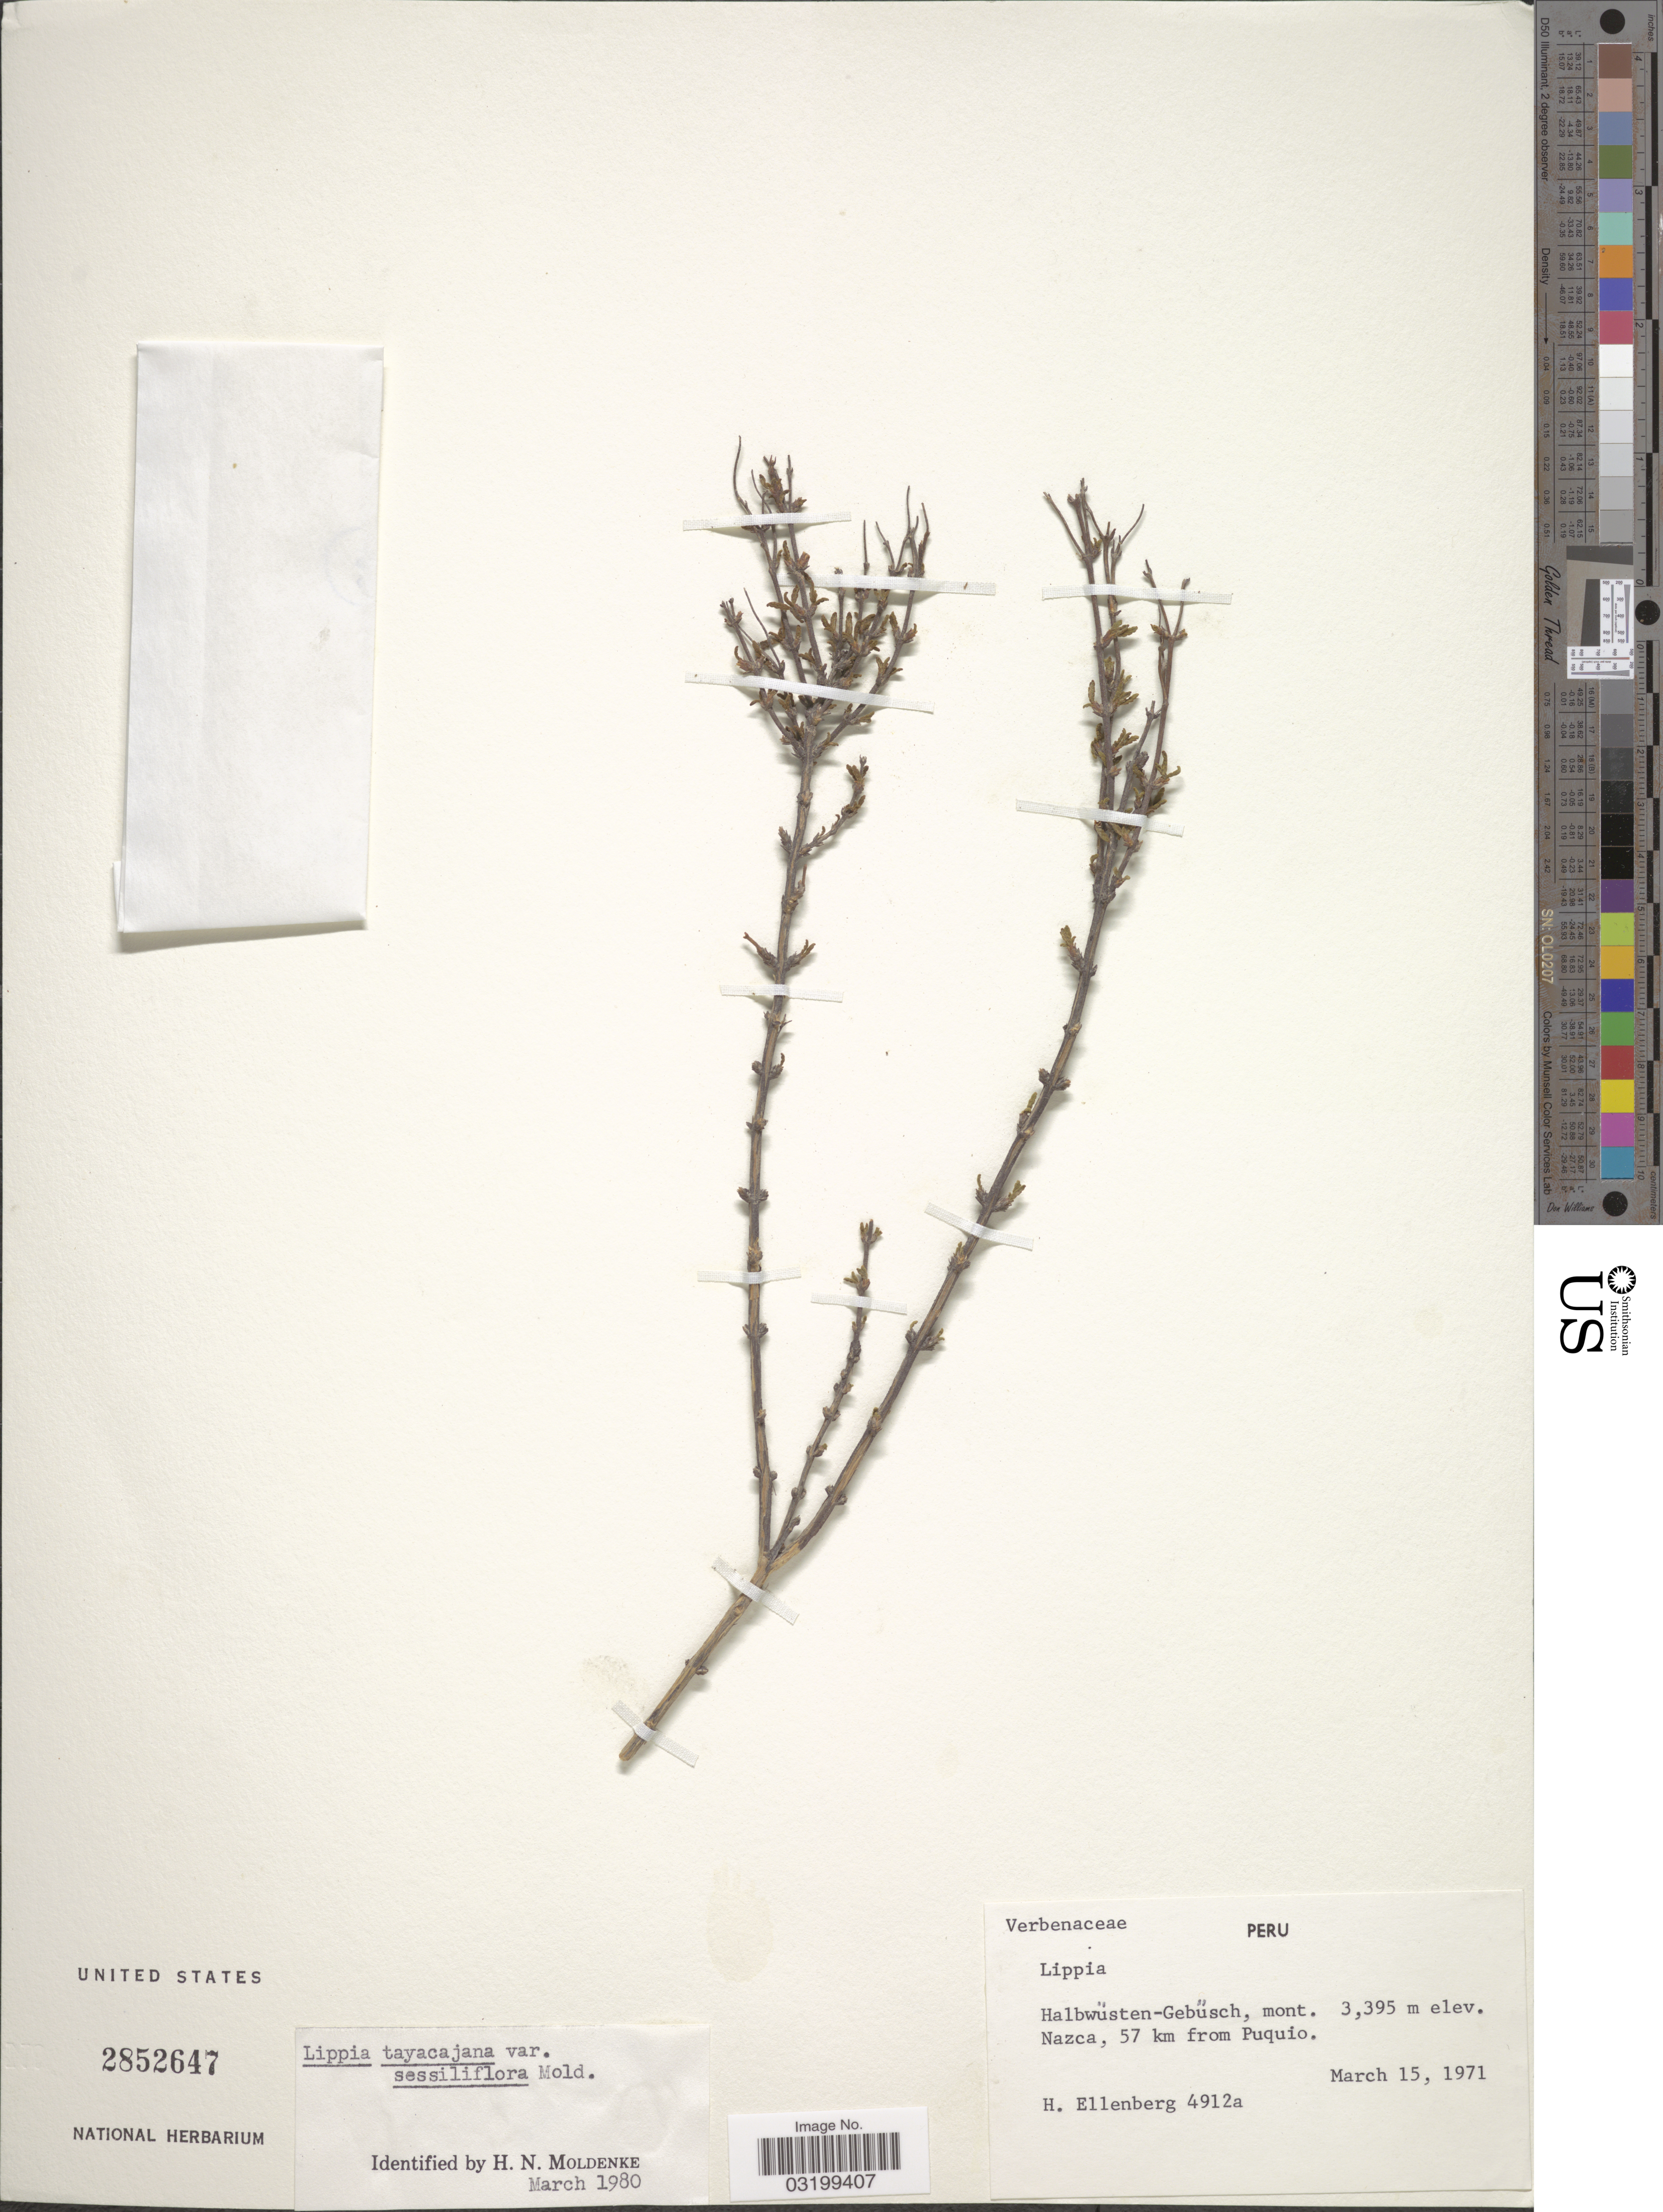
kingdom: Plantae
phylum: Tracheophyta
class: Magnoliopsida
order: Lamiales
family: Verbenaceae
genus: Lippia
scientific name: Lippia tayacajana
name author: Moldenke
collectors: H. Ellenberg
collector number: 4912a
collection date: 1971-03-15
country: Peru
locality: Nazca, 57 km from Puquio.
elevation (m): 3395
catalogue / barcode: US 2852647